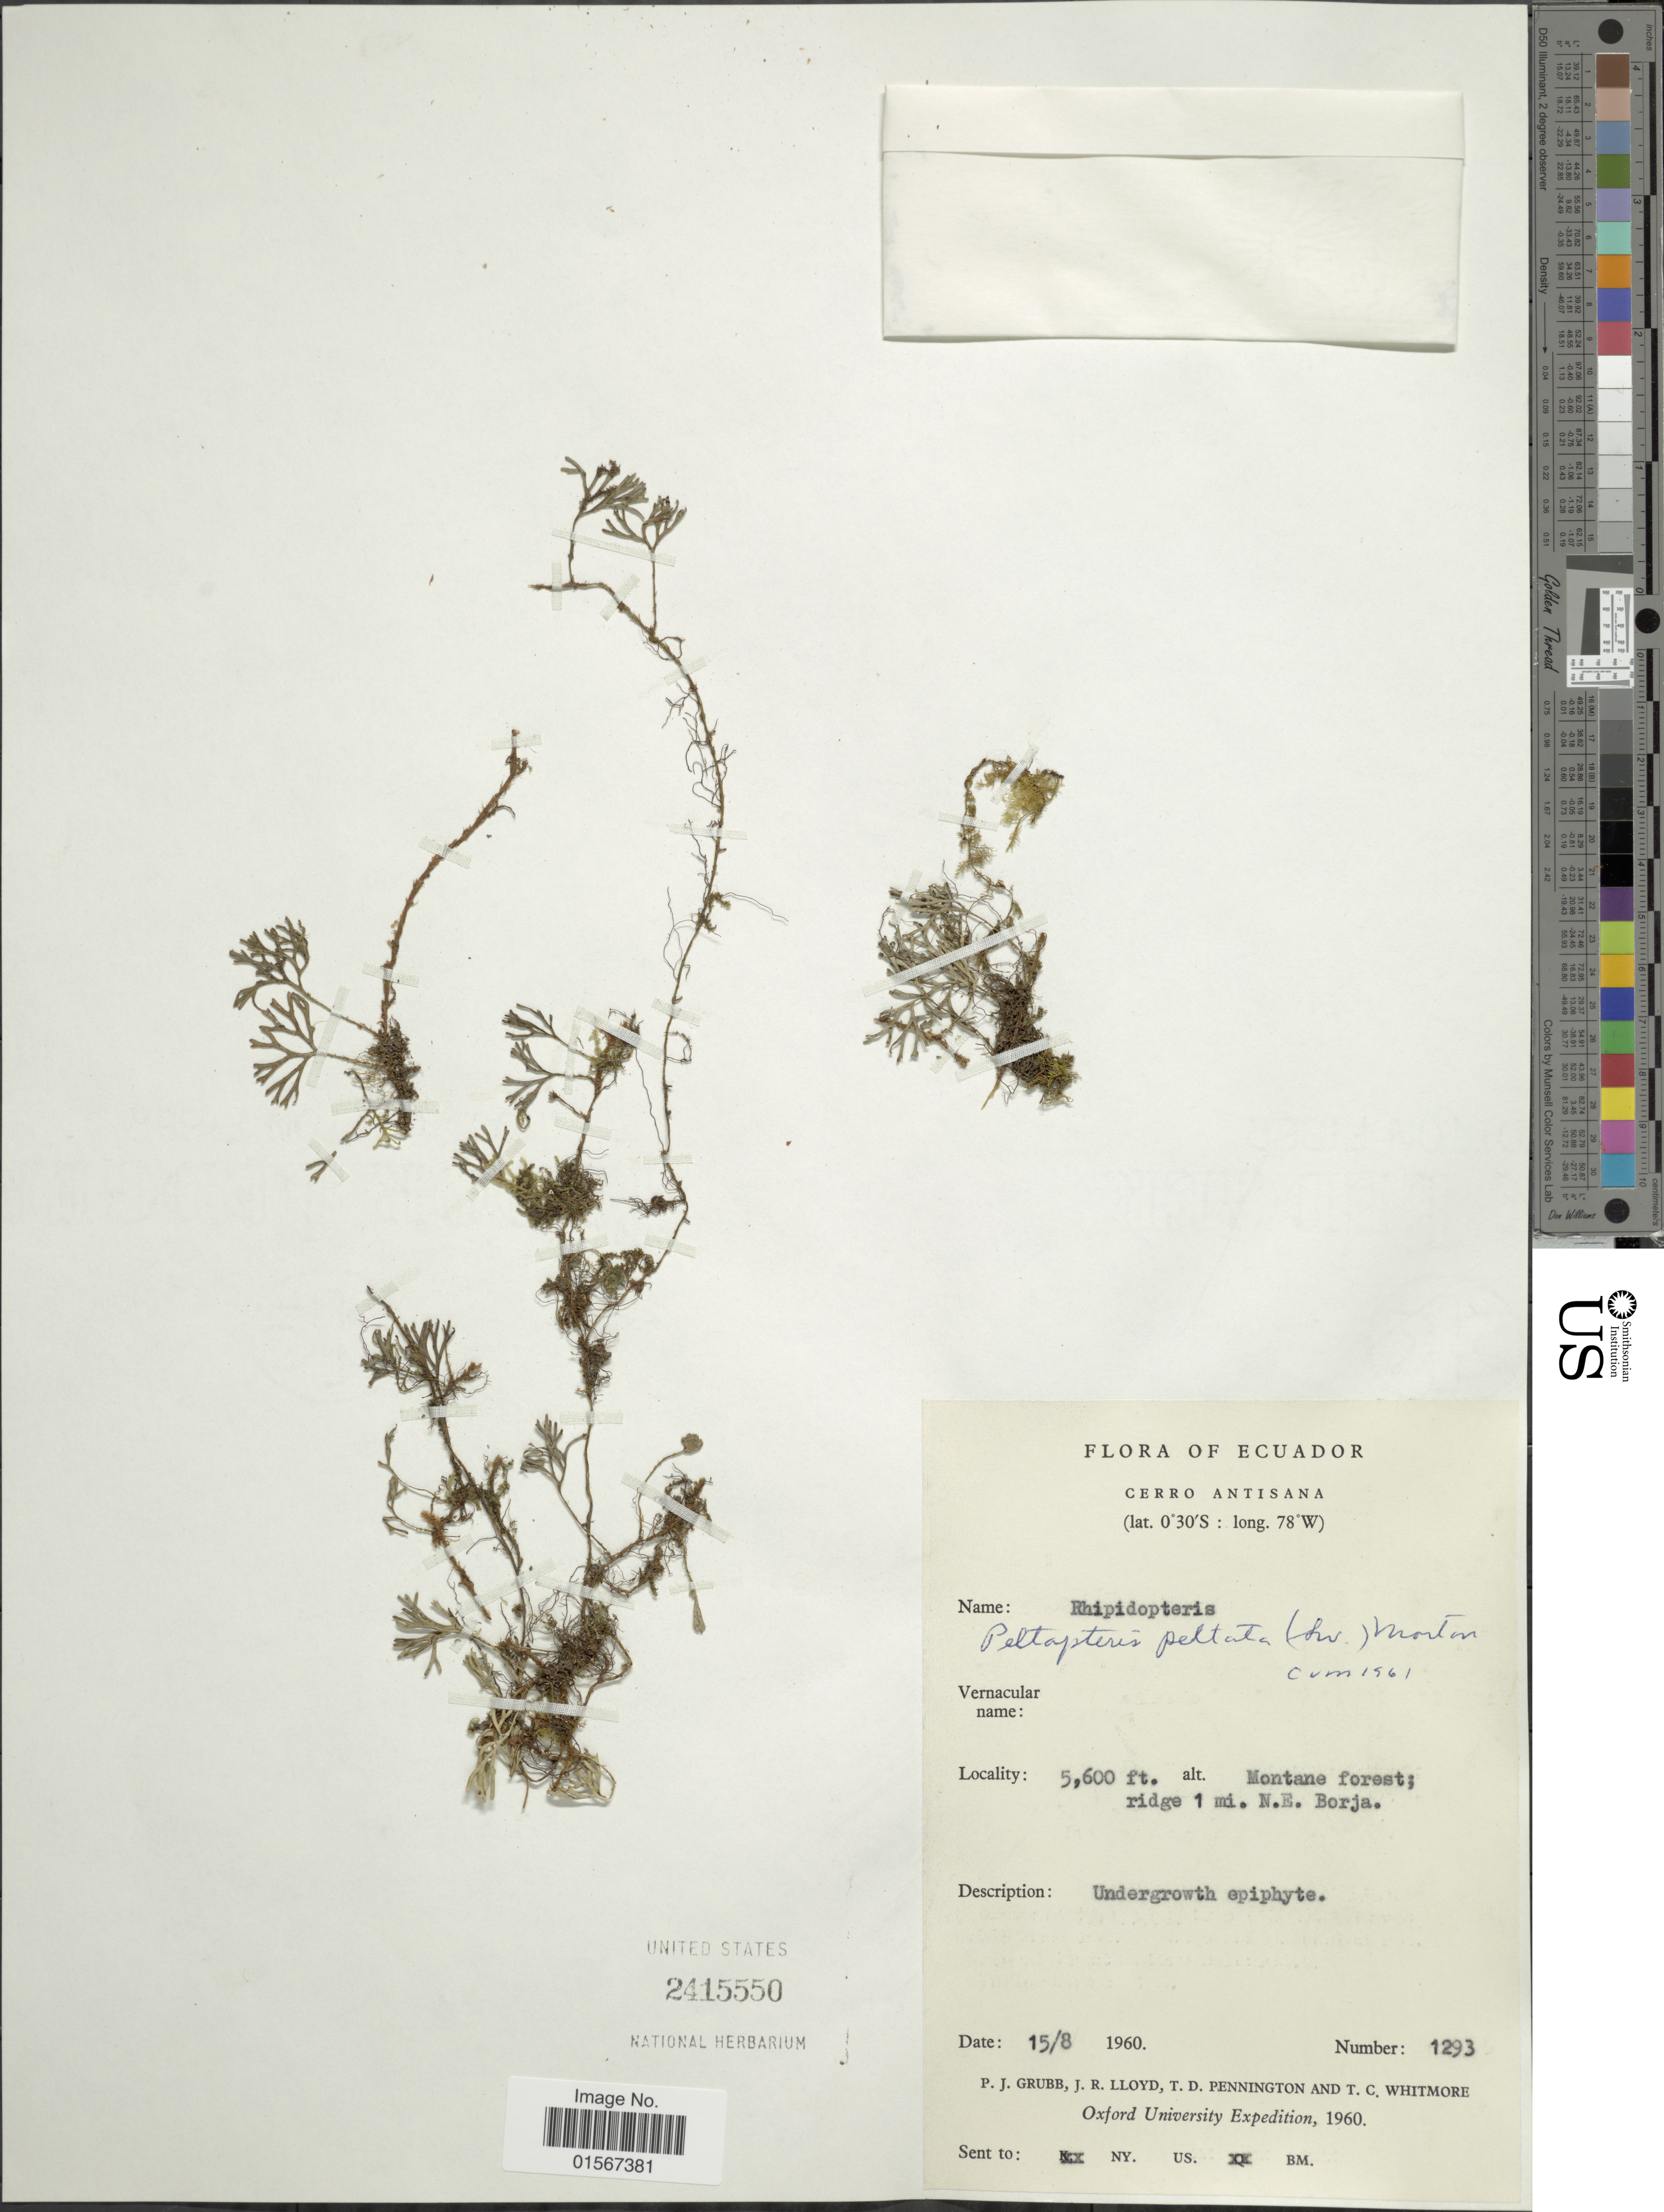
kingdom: Plantae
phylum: Tracheophyta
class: Polypodiopsida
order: Polypodiales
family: Dryopteridaceae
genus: Elaphoglossum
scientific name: Elaphoglossum peltatum f. peltatum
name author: (Sw.) Urb.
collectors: P. J. Grubb, J. R. Lloyd, T. D. Pennington & T. C. Whitmore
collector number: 1293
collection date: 1960-08-15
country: Ecuador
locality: Ecuador, Cerro Antisana, Montane forest ridge 1 mi. N.E. Borja.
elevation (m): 1707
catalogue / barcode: US 2415550